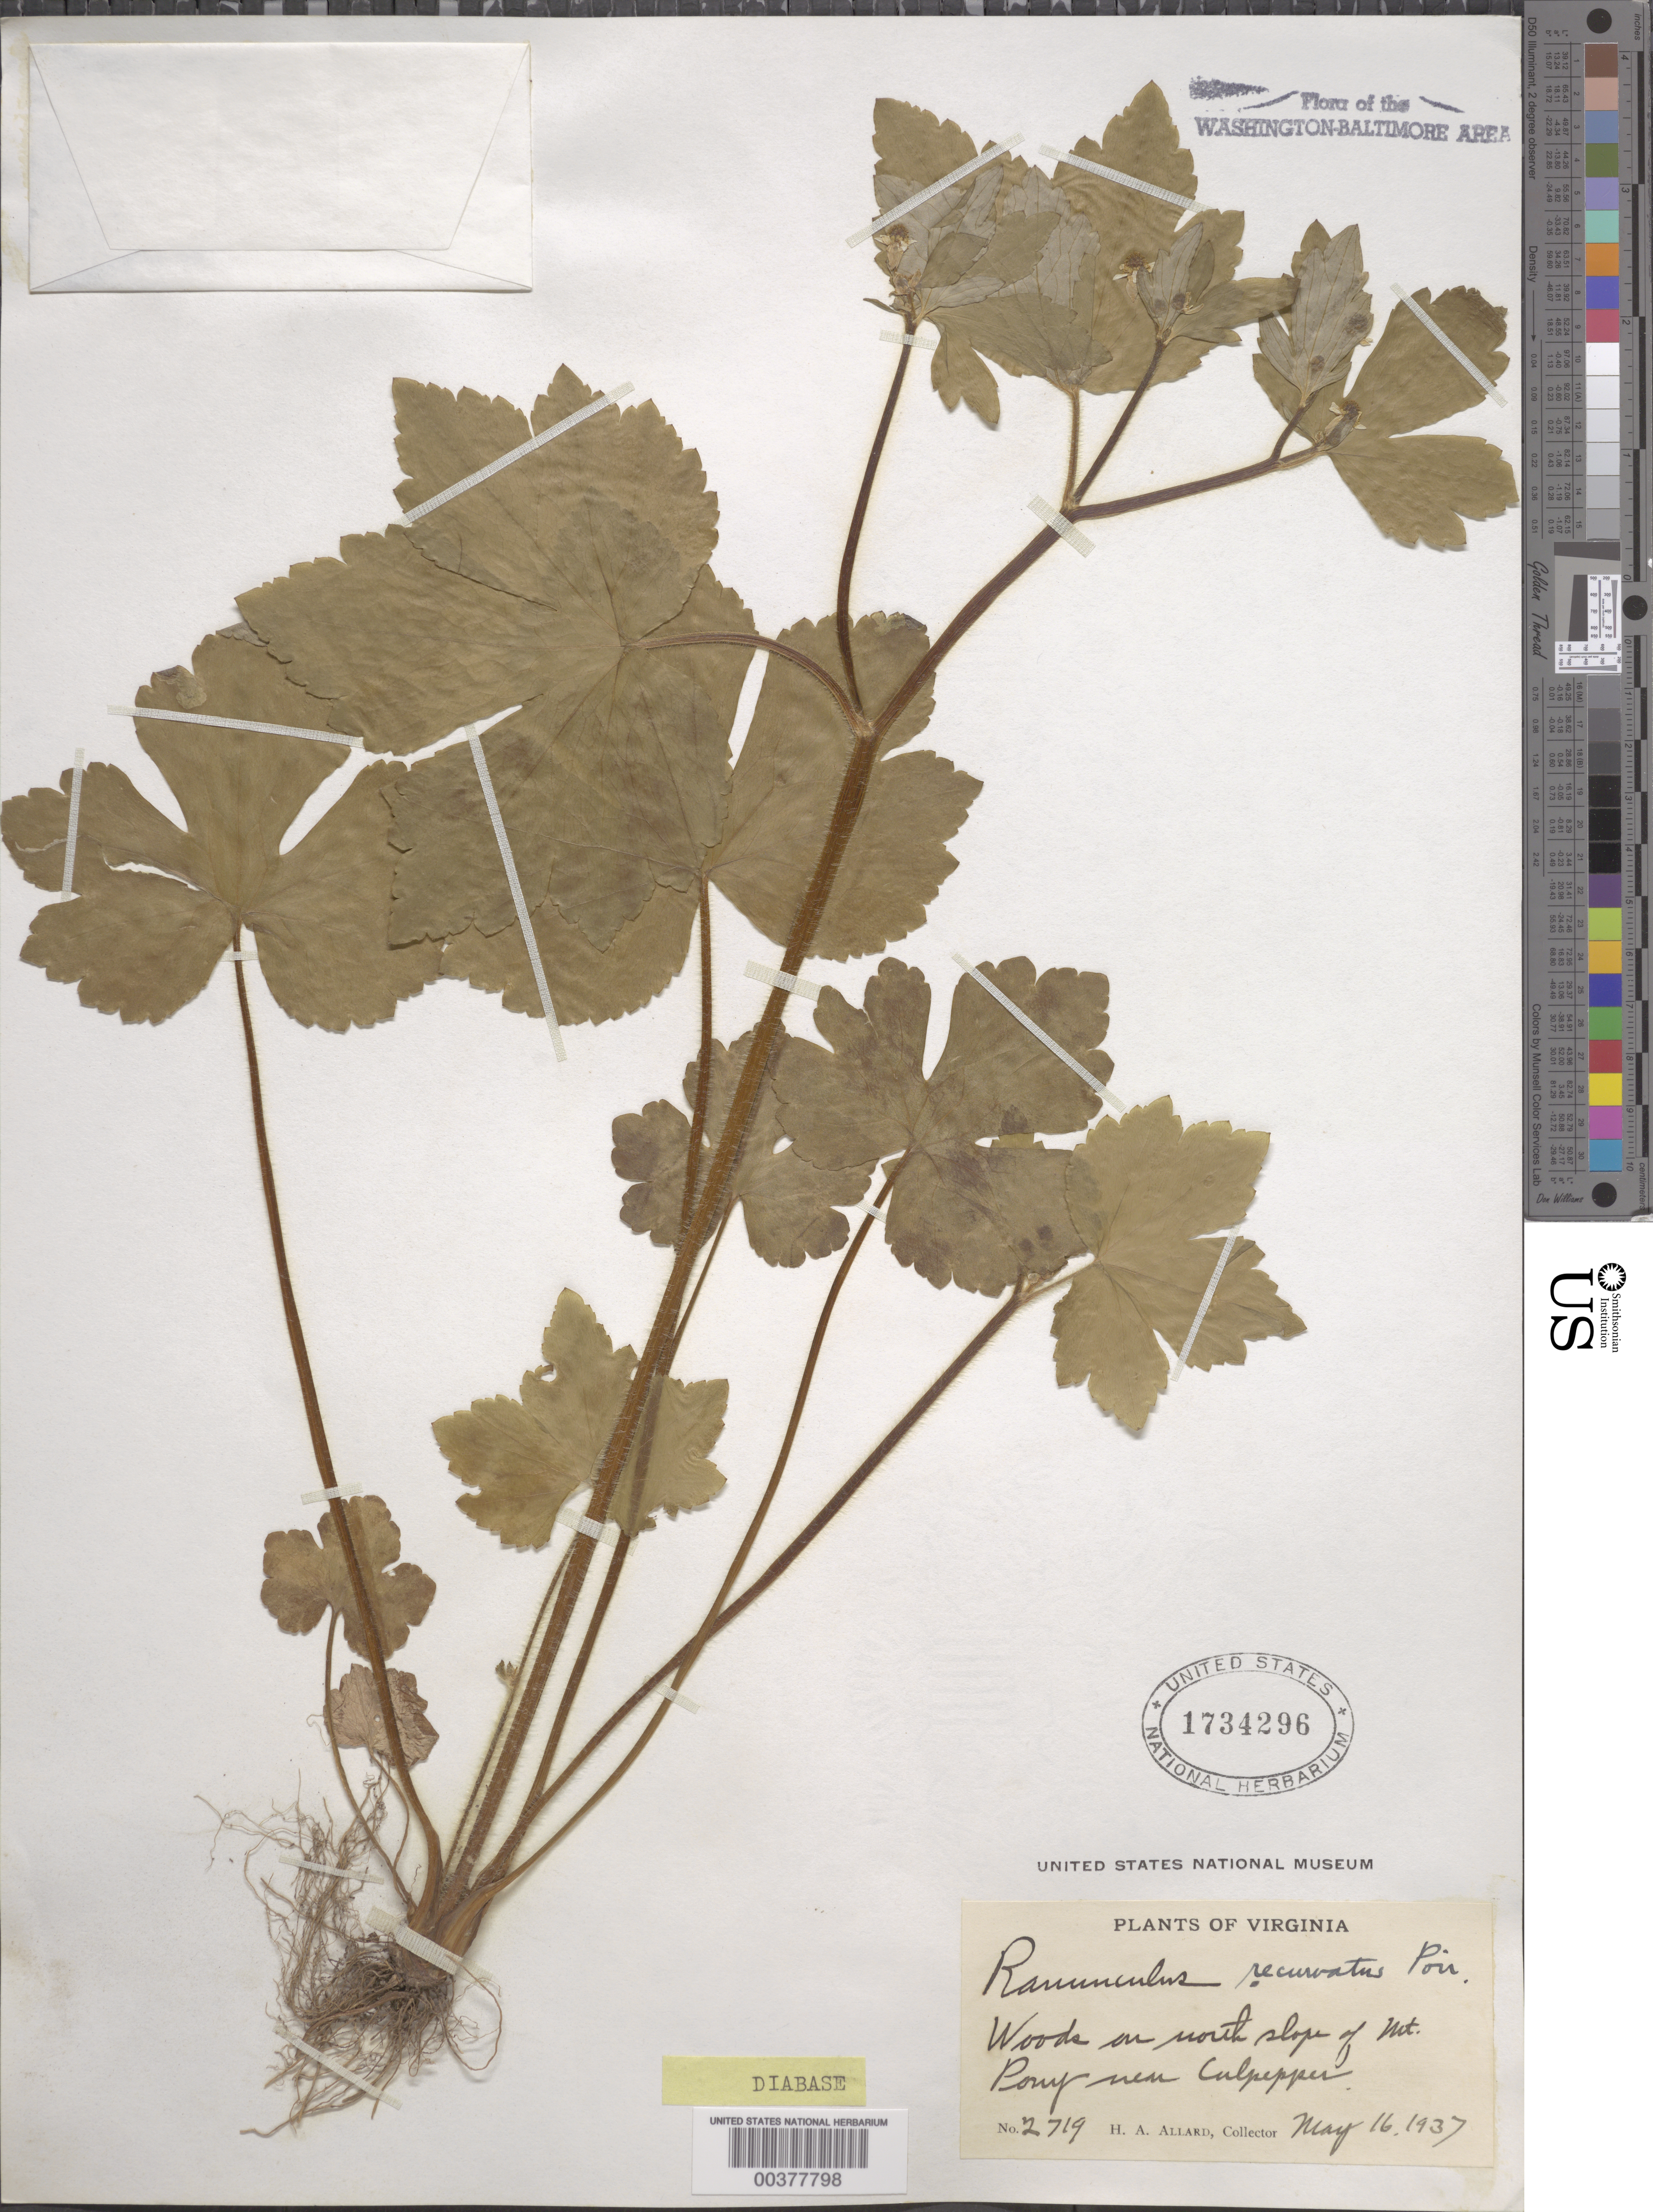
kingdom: Plantae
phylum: Tracheophyta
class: Magnoliopsida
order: Ranunculales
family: Ranunculaceae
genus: Ranunculus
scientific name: Ranunculus recurvatus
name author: Poir.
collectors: H. A. Allard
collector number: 2719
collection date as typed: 16 May 1937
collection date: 1937-05-16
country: United States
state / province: Virginia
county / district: Culpeper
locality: Mount Pony, south of Culpepper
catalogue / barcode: US 1734296